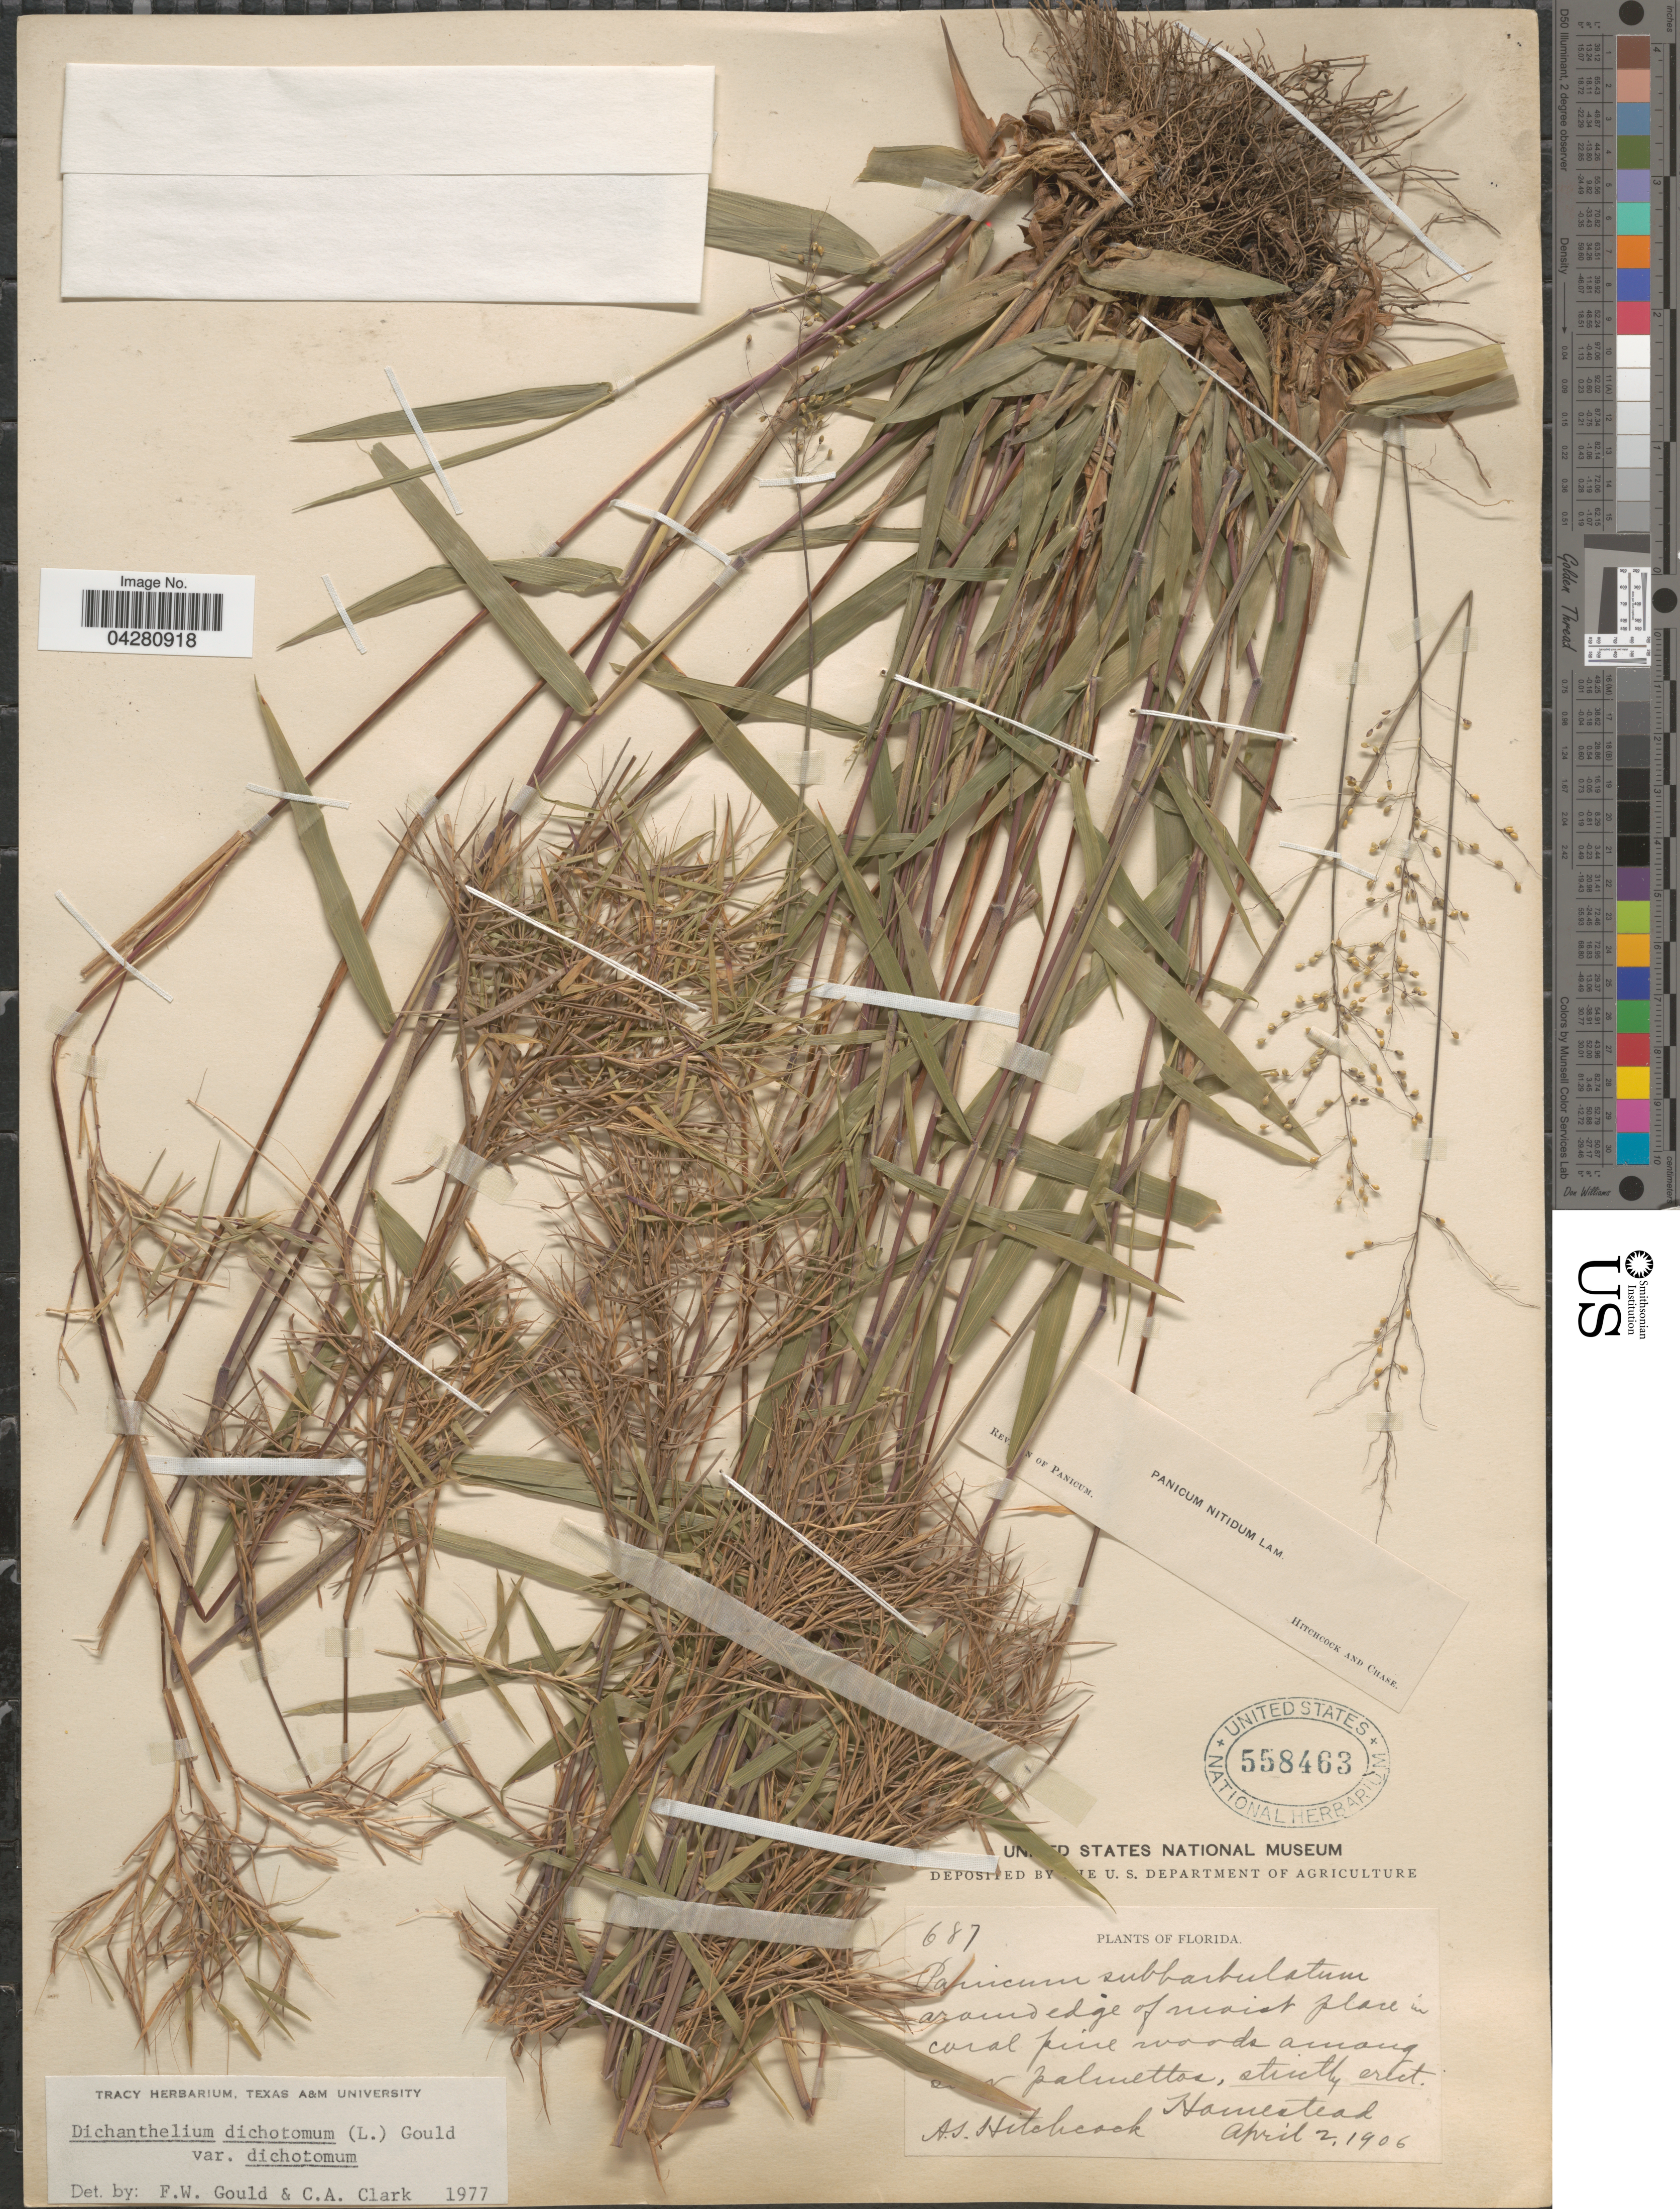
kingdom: Plantae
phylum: Tracheophyta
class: Liliopsida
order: Poales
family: Poaceae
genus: Dichanthelium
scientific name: Dichanthelium dichotomum var. dichotomum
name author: (L.) Gould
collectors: A. S. Hitchcock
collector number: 687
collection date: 1906-04-02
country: United States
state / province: Florida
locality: Homestead.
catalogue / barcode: US 558463